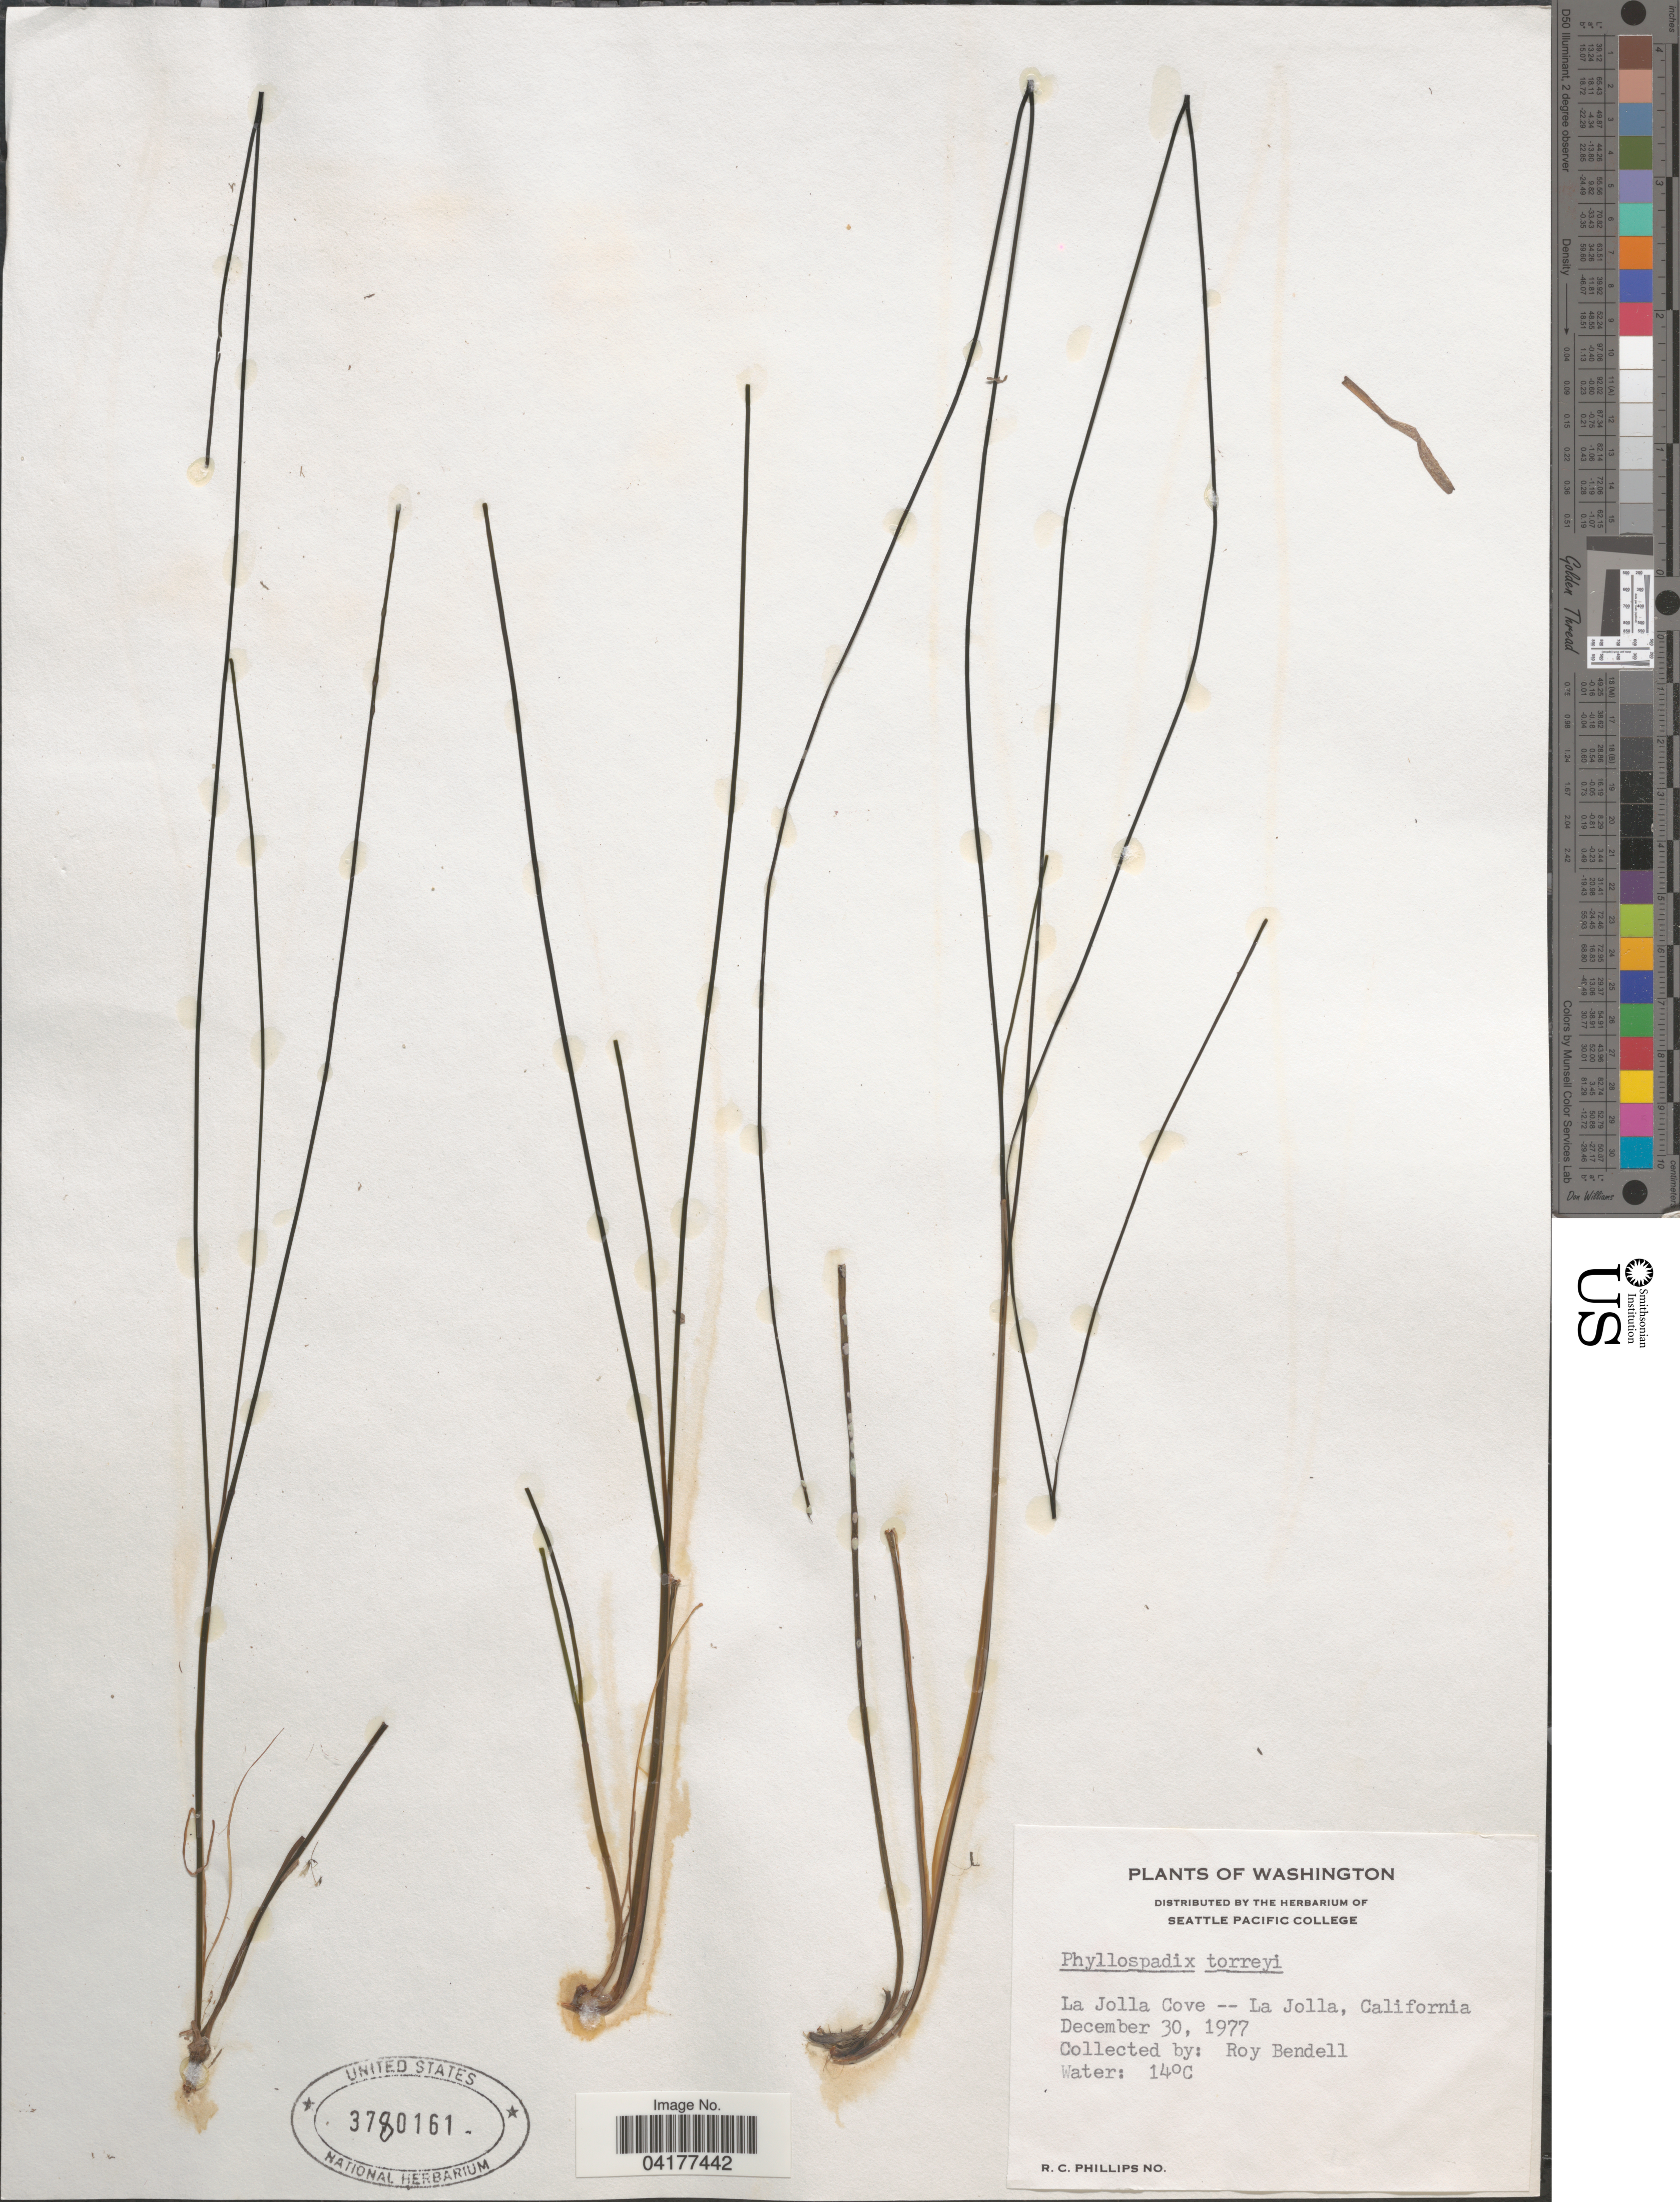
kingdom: Plantae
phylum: Tracheophyta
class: Liliopsida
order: Alismatales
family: Zosteraceae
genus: Phyllospadix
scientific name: Phyllospadix torreyi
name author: S. Watson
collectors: R. Bendell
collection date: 1977-12-30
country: United States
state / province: California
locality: La Jolla Cove -- La Jolla.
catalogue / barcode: US 3780161